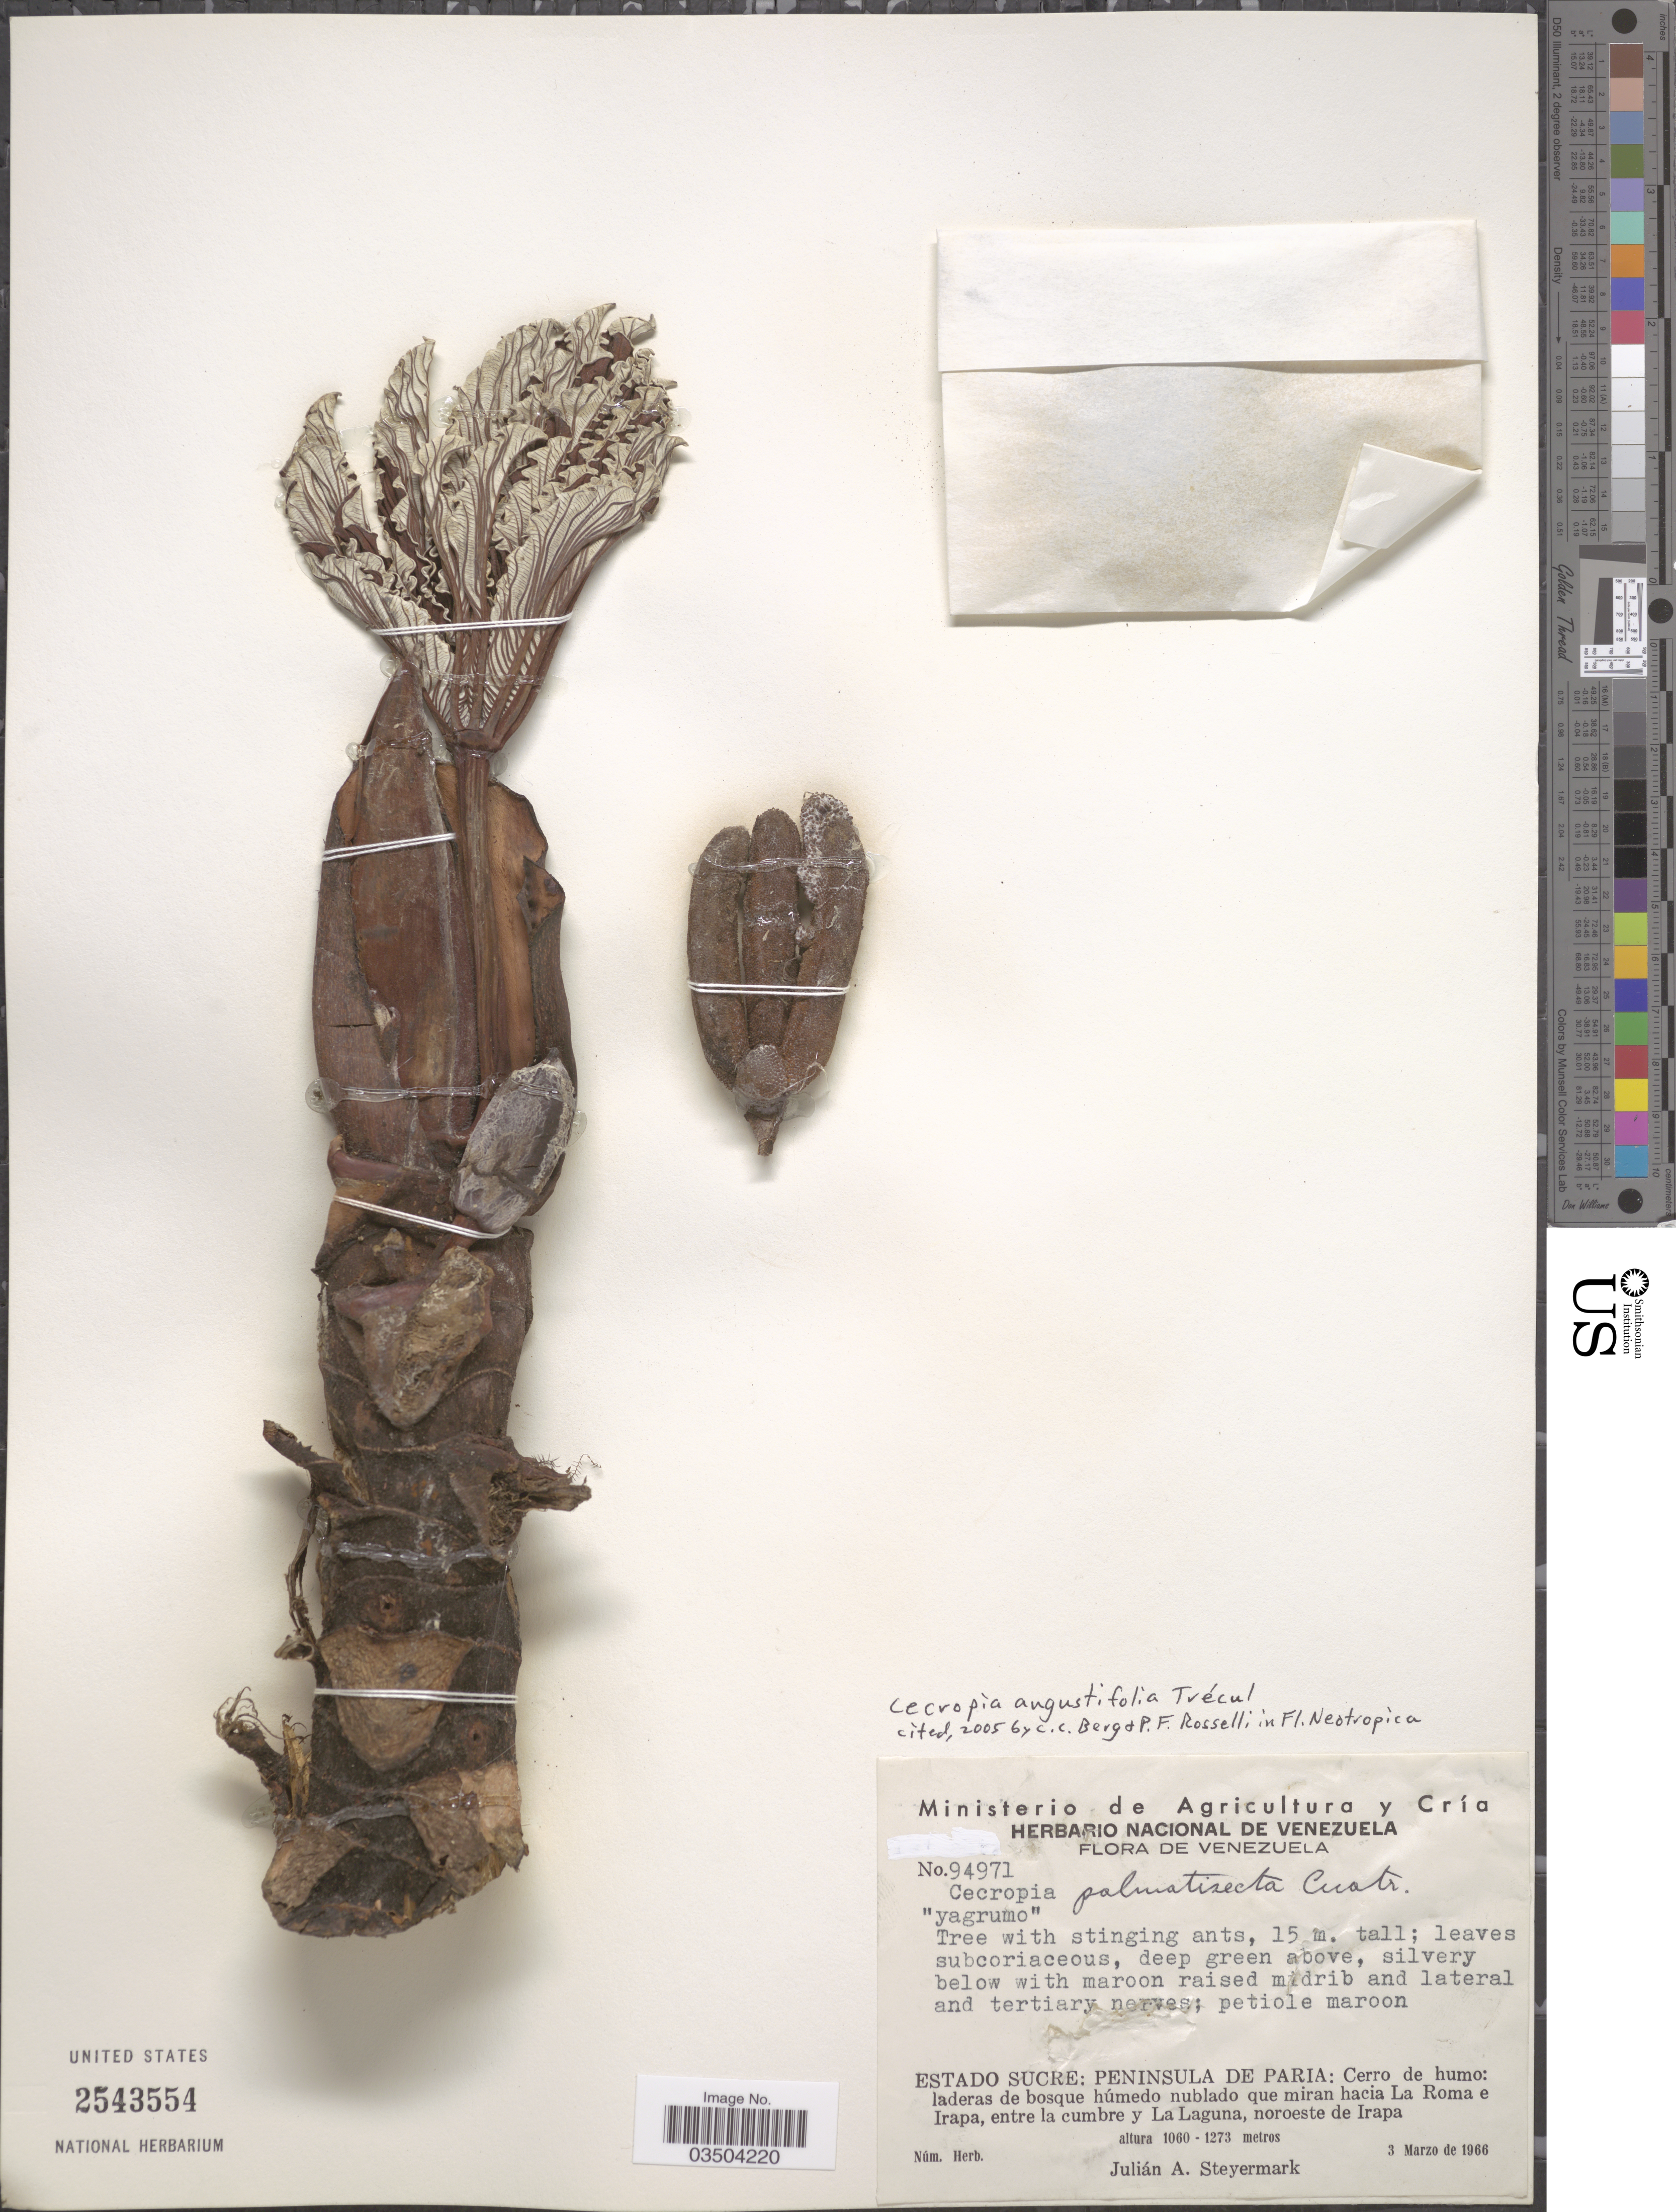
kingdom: Plantae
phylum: Tracheophyta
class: Magnoliopsida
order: Rosales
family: Urticaceae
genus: Cecropia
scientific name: Cecropia angustifolia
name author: Trécul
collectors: J. Steyermark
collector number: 94971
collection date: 1966-03-03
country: Venezuela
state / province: Sucre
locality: Peninsula de Paria: Cerro de humo: laderas de bosque húmedo nublado que miran hacia La Roma e Irapa, entre la cumbre y La Laguna, noroeste de Irapa.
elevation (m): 1060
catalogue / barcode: US 2543554